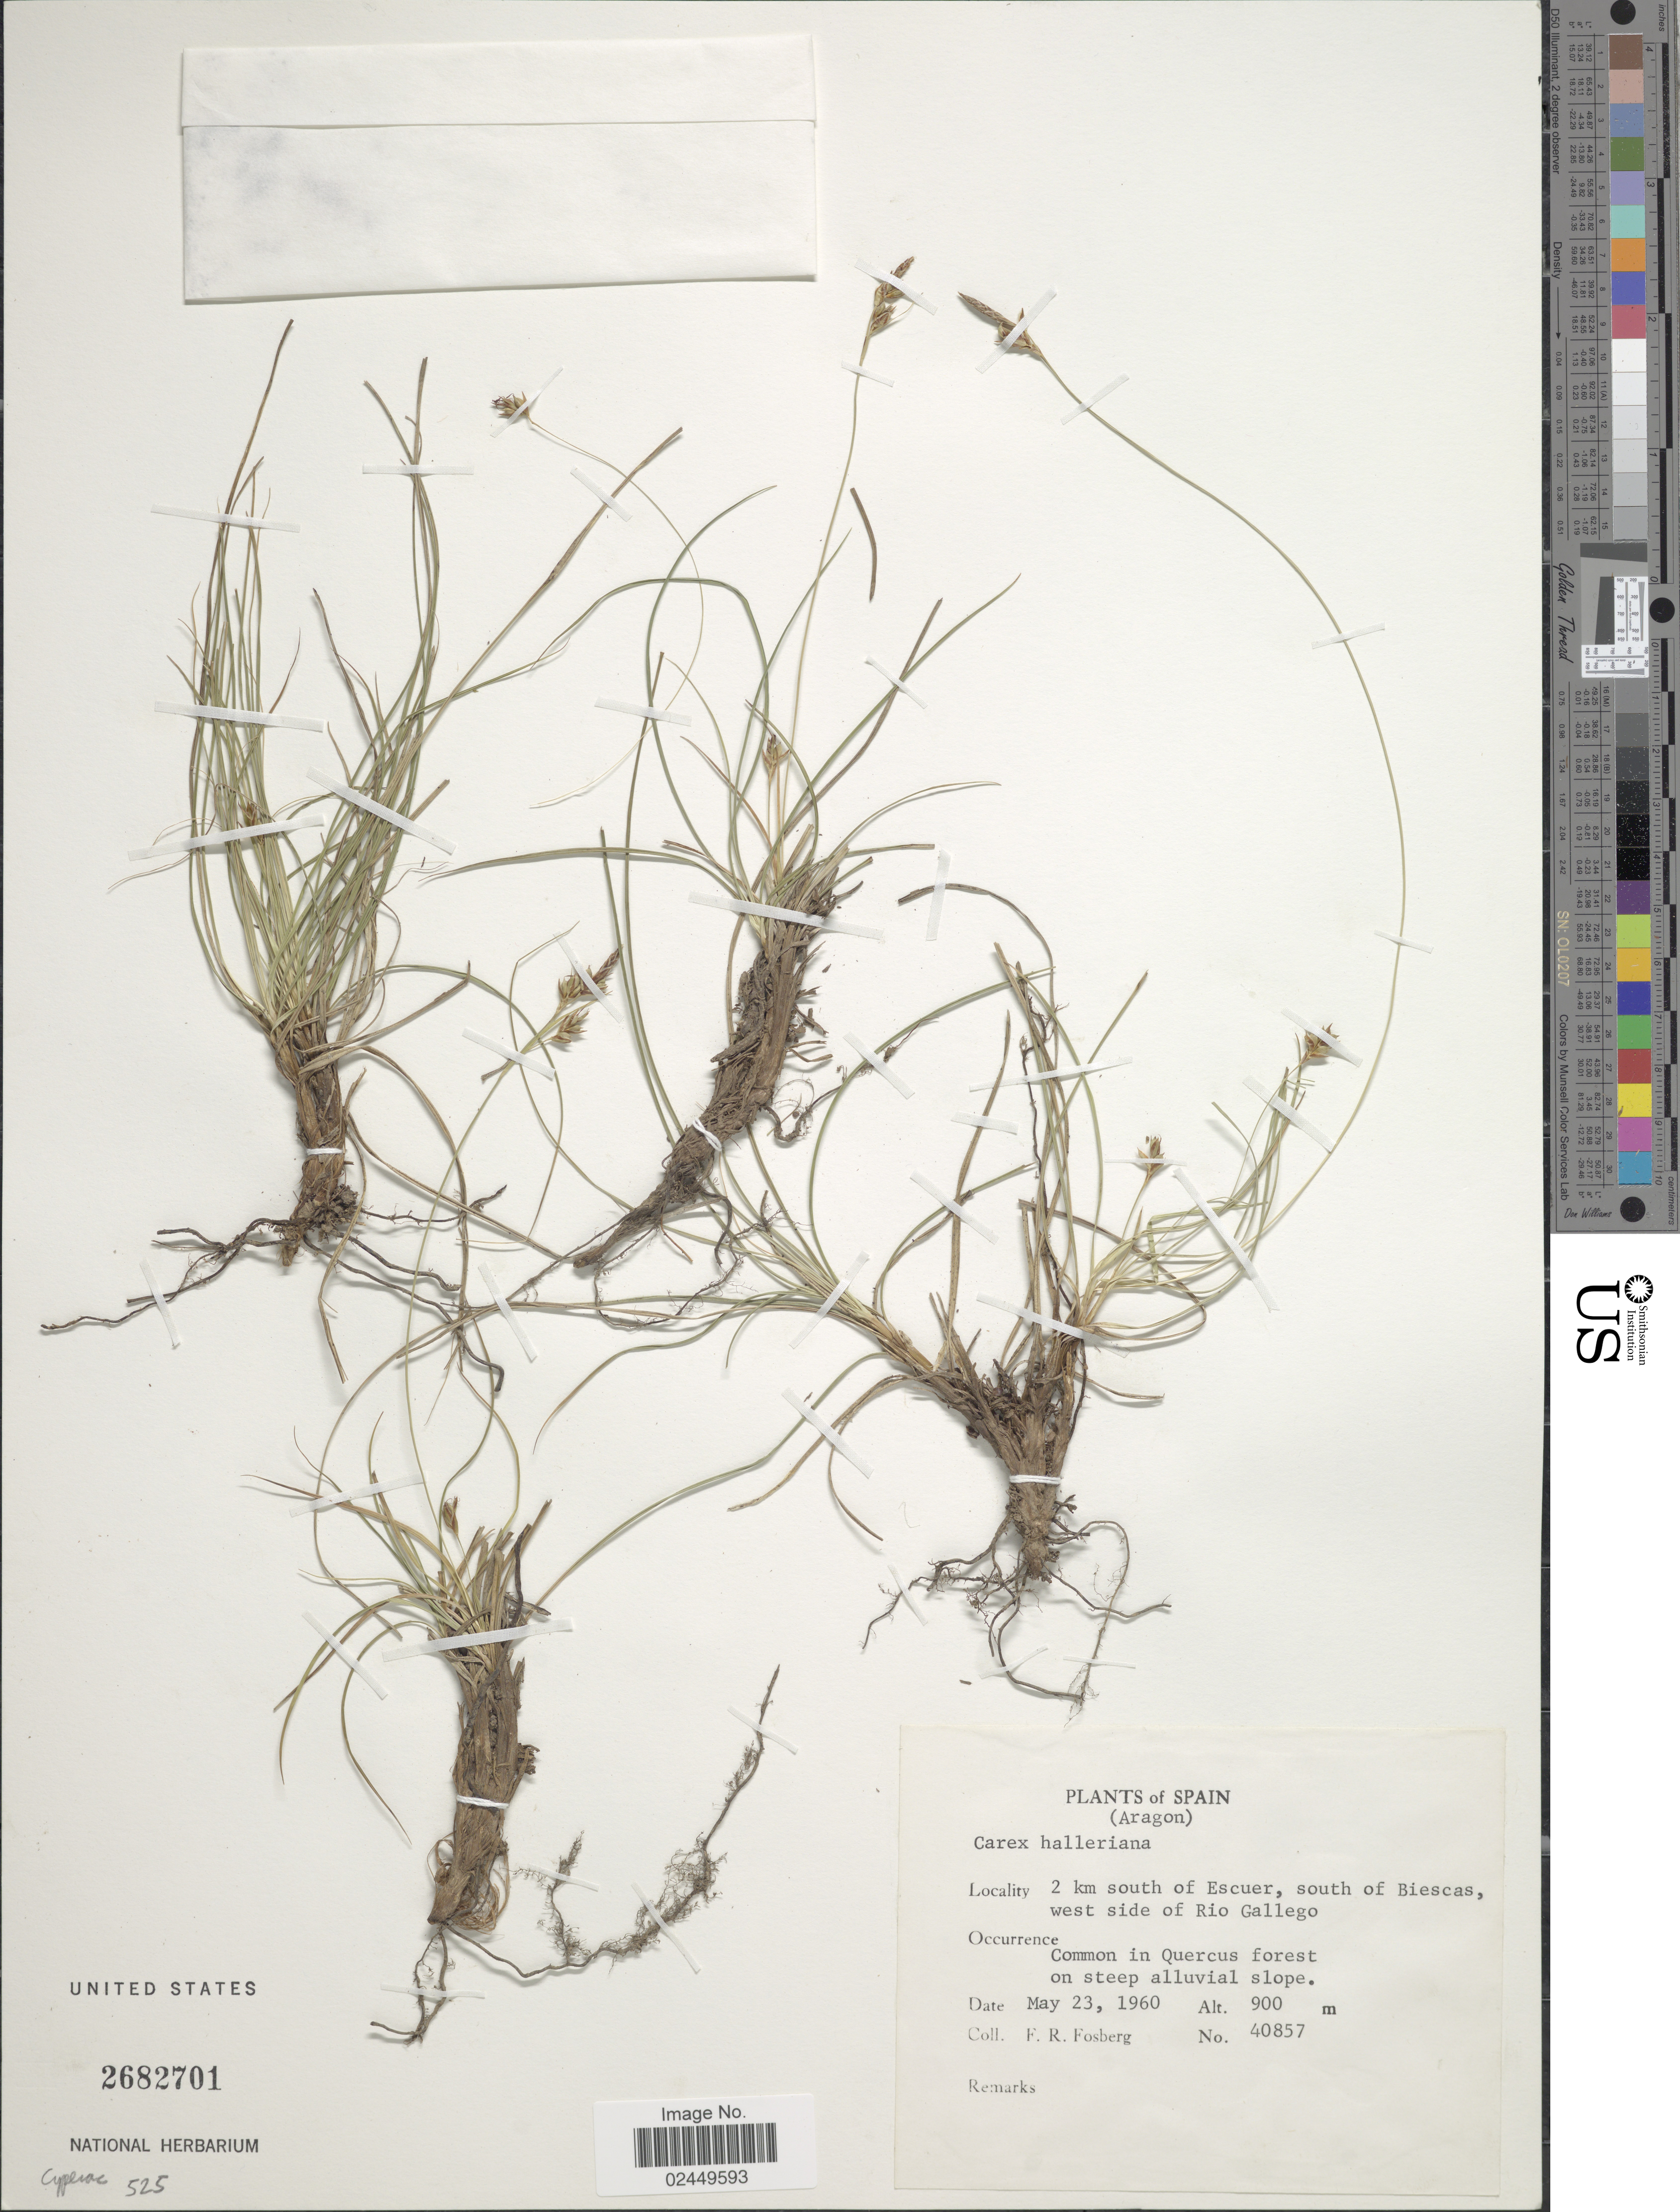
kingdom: Plantae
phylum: Tracheophyta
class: Liliopsida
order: Poales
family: Cyperaceae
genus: Carex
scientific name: Carex halleriana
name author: Asso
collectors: F. R. Fosberg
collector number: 40857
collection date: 1960-05-23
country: Spain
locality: Spain, (Aragon), 2 km south of Escuer, south of Biescas west side of Rio Gallego.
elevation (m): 900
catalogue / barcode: US 2682701